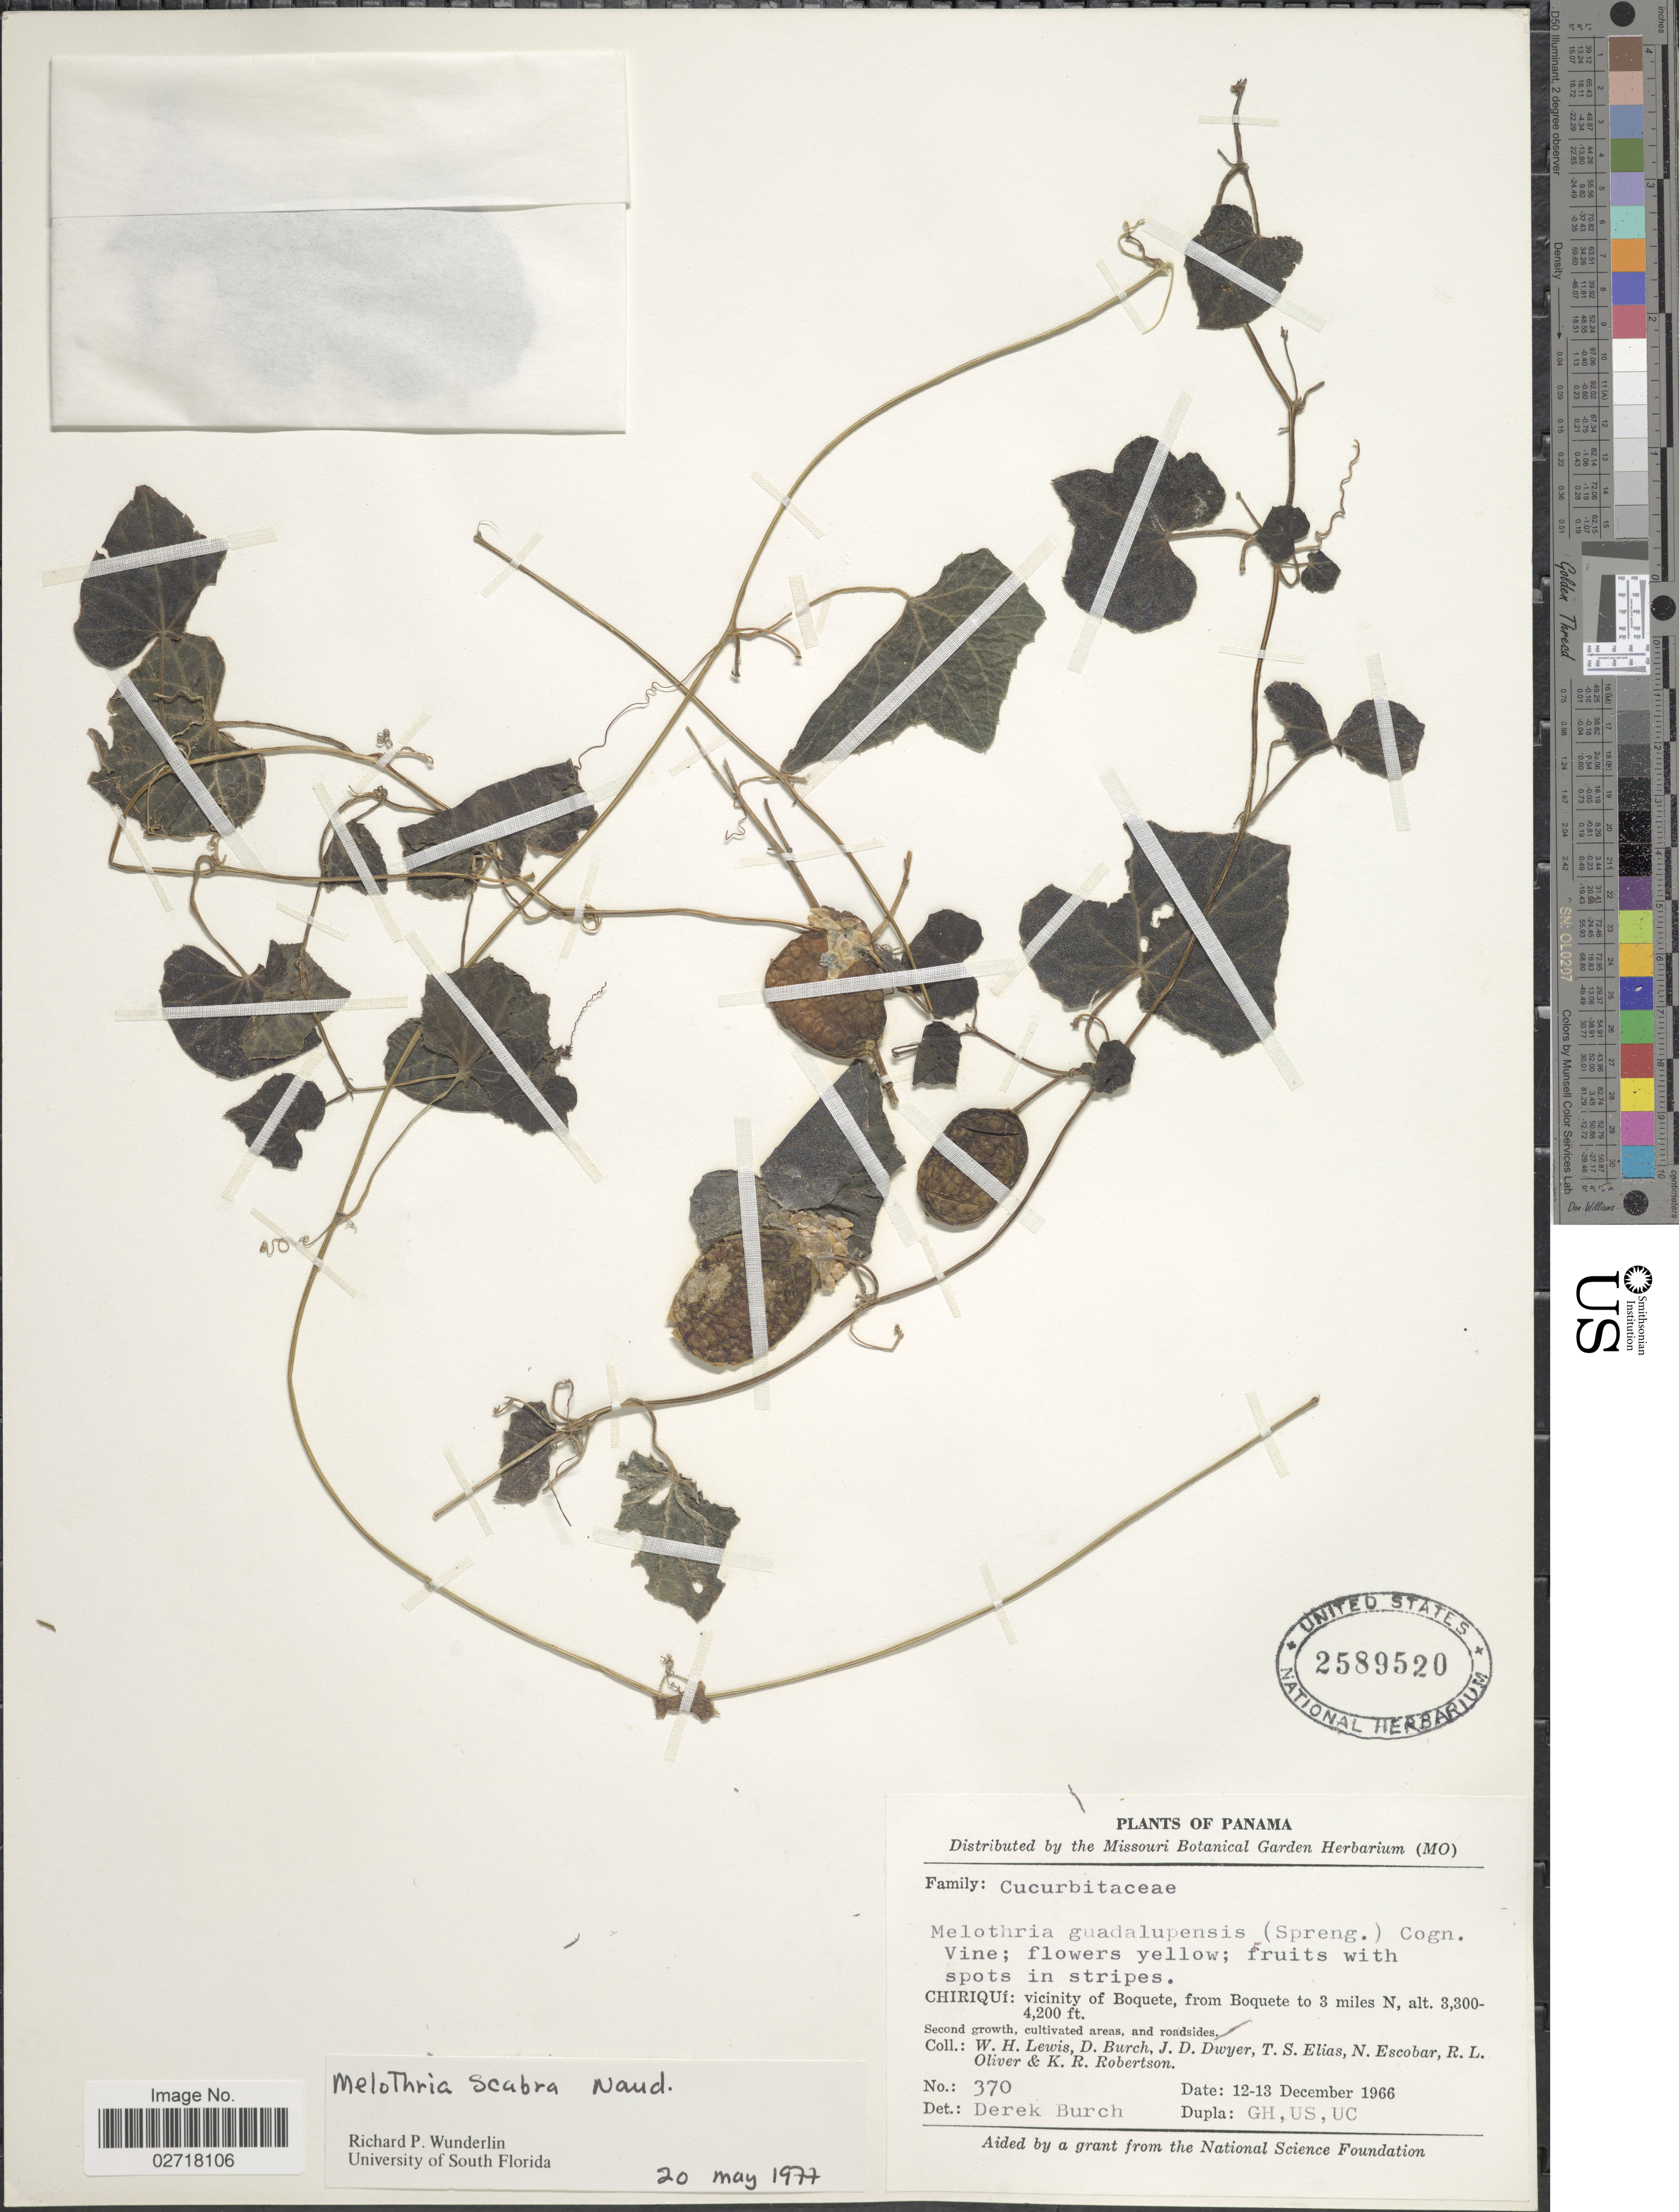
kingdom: Plantae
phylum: Tracheophyta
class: Magnoliopsida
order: Cucurbitales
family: Cucurbitaceae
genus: Melothria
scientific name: Melothria scabra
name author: Naudin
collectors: W. H. Lewis, D. Burch, J. D. Dwyer, T. S. Elias & et al.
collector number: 370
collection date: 1966-12-12/1966-12-13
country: Panama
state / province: Chiriqui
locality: Vicinity of Boquete, from Boquete to 3 miles N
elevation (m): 1006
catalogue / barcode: US 2589520